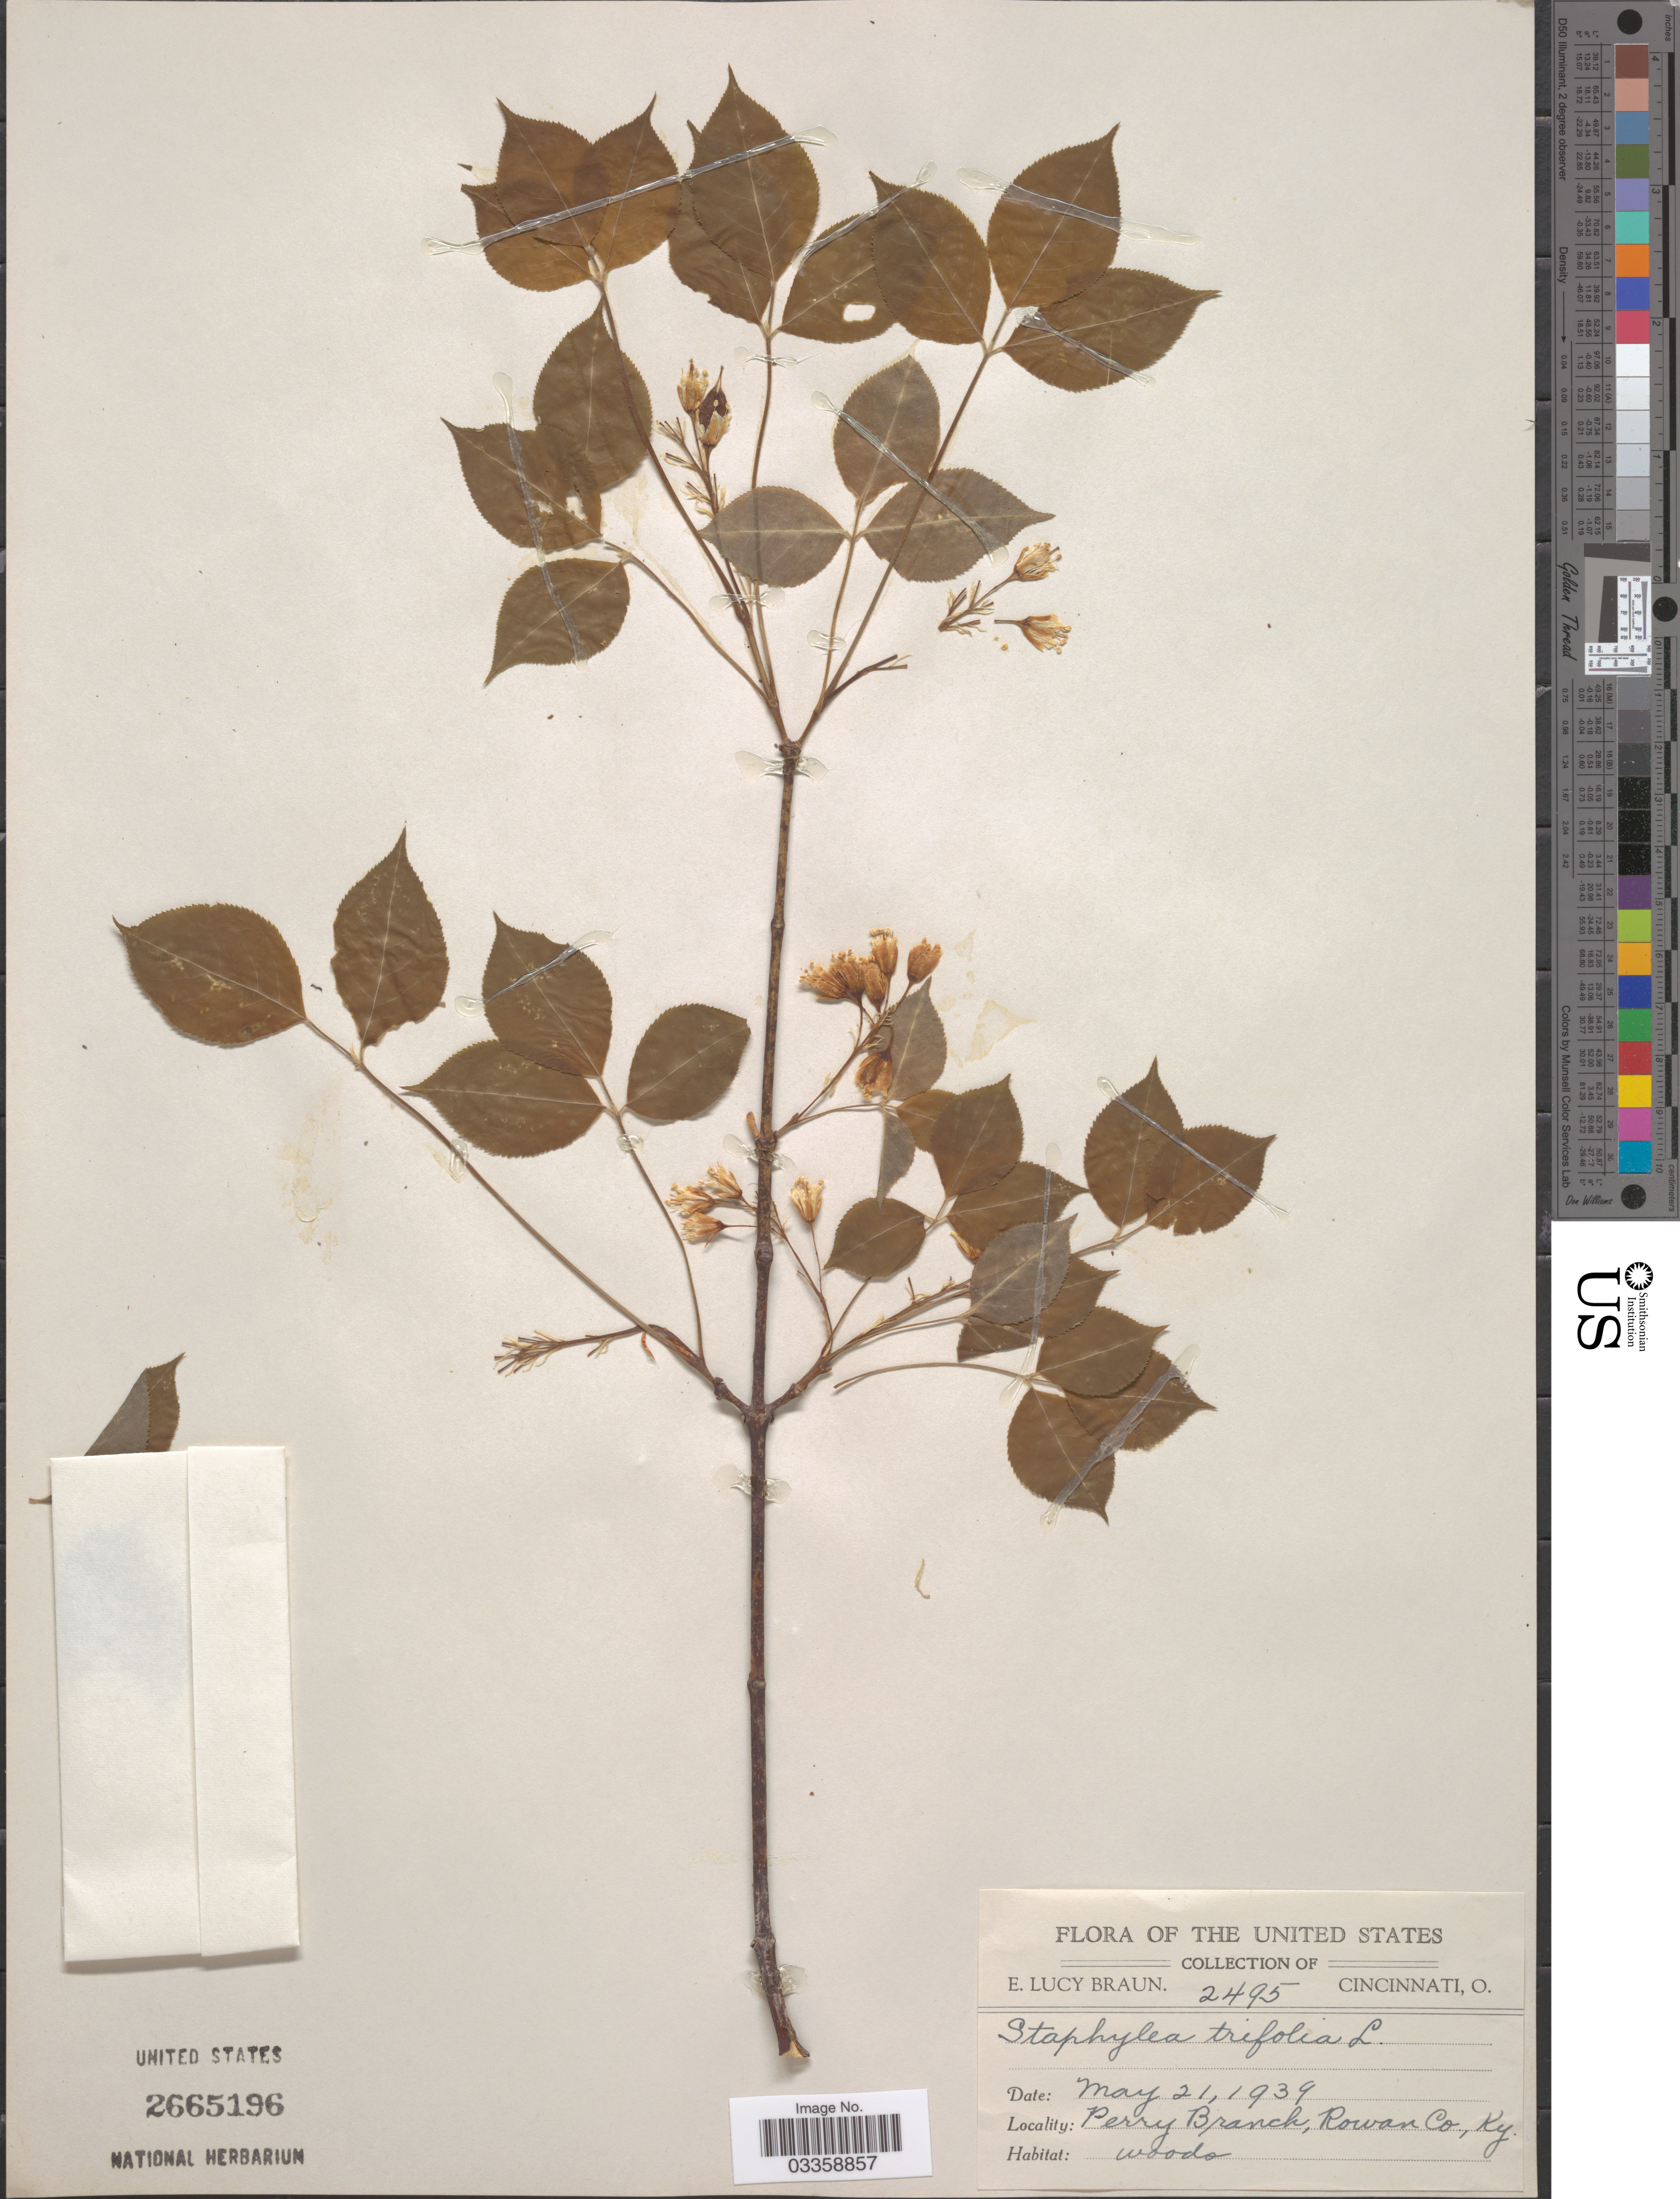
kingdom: Plantae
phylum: Tracheophyta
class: Magnoliopsida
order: Crossosomatales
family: Staphyleaceae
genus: Staphylea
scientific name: Staphylea trifolia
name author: L.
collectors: E. L. Braun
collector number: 2495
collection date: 1939-05-21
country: United States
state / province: Kentucky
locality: Perry Branch, Rowan Co.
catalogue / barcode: US 2665196